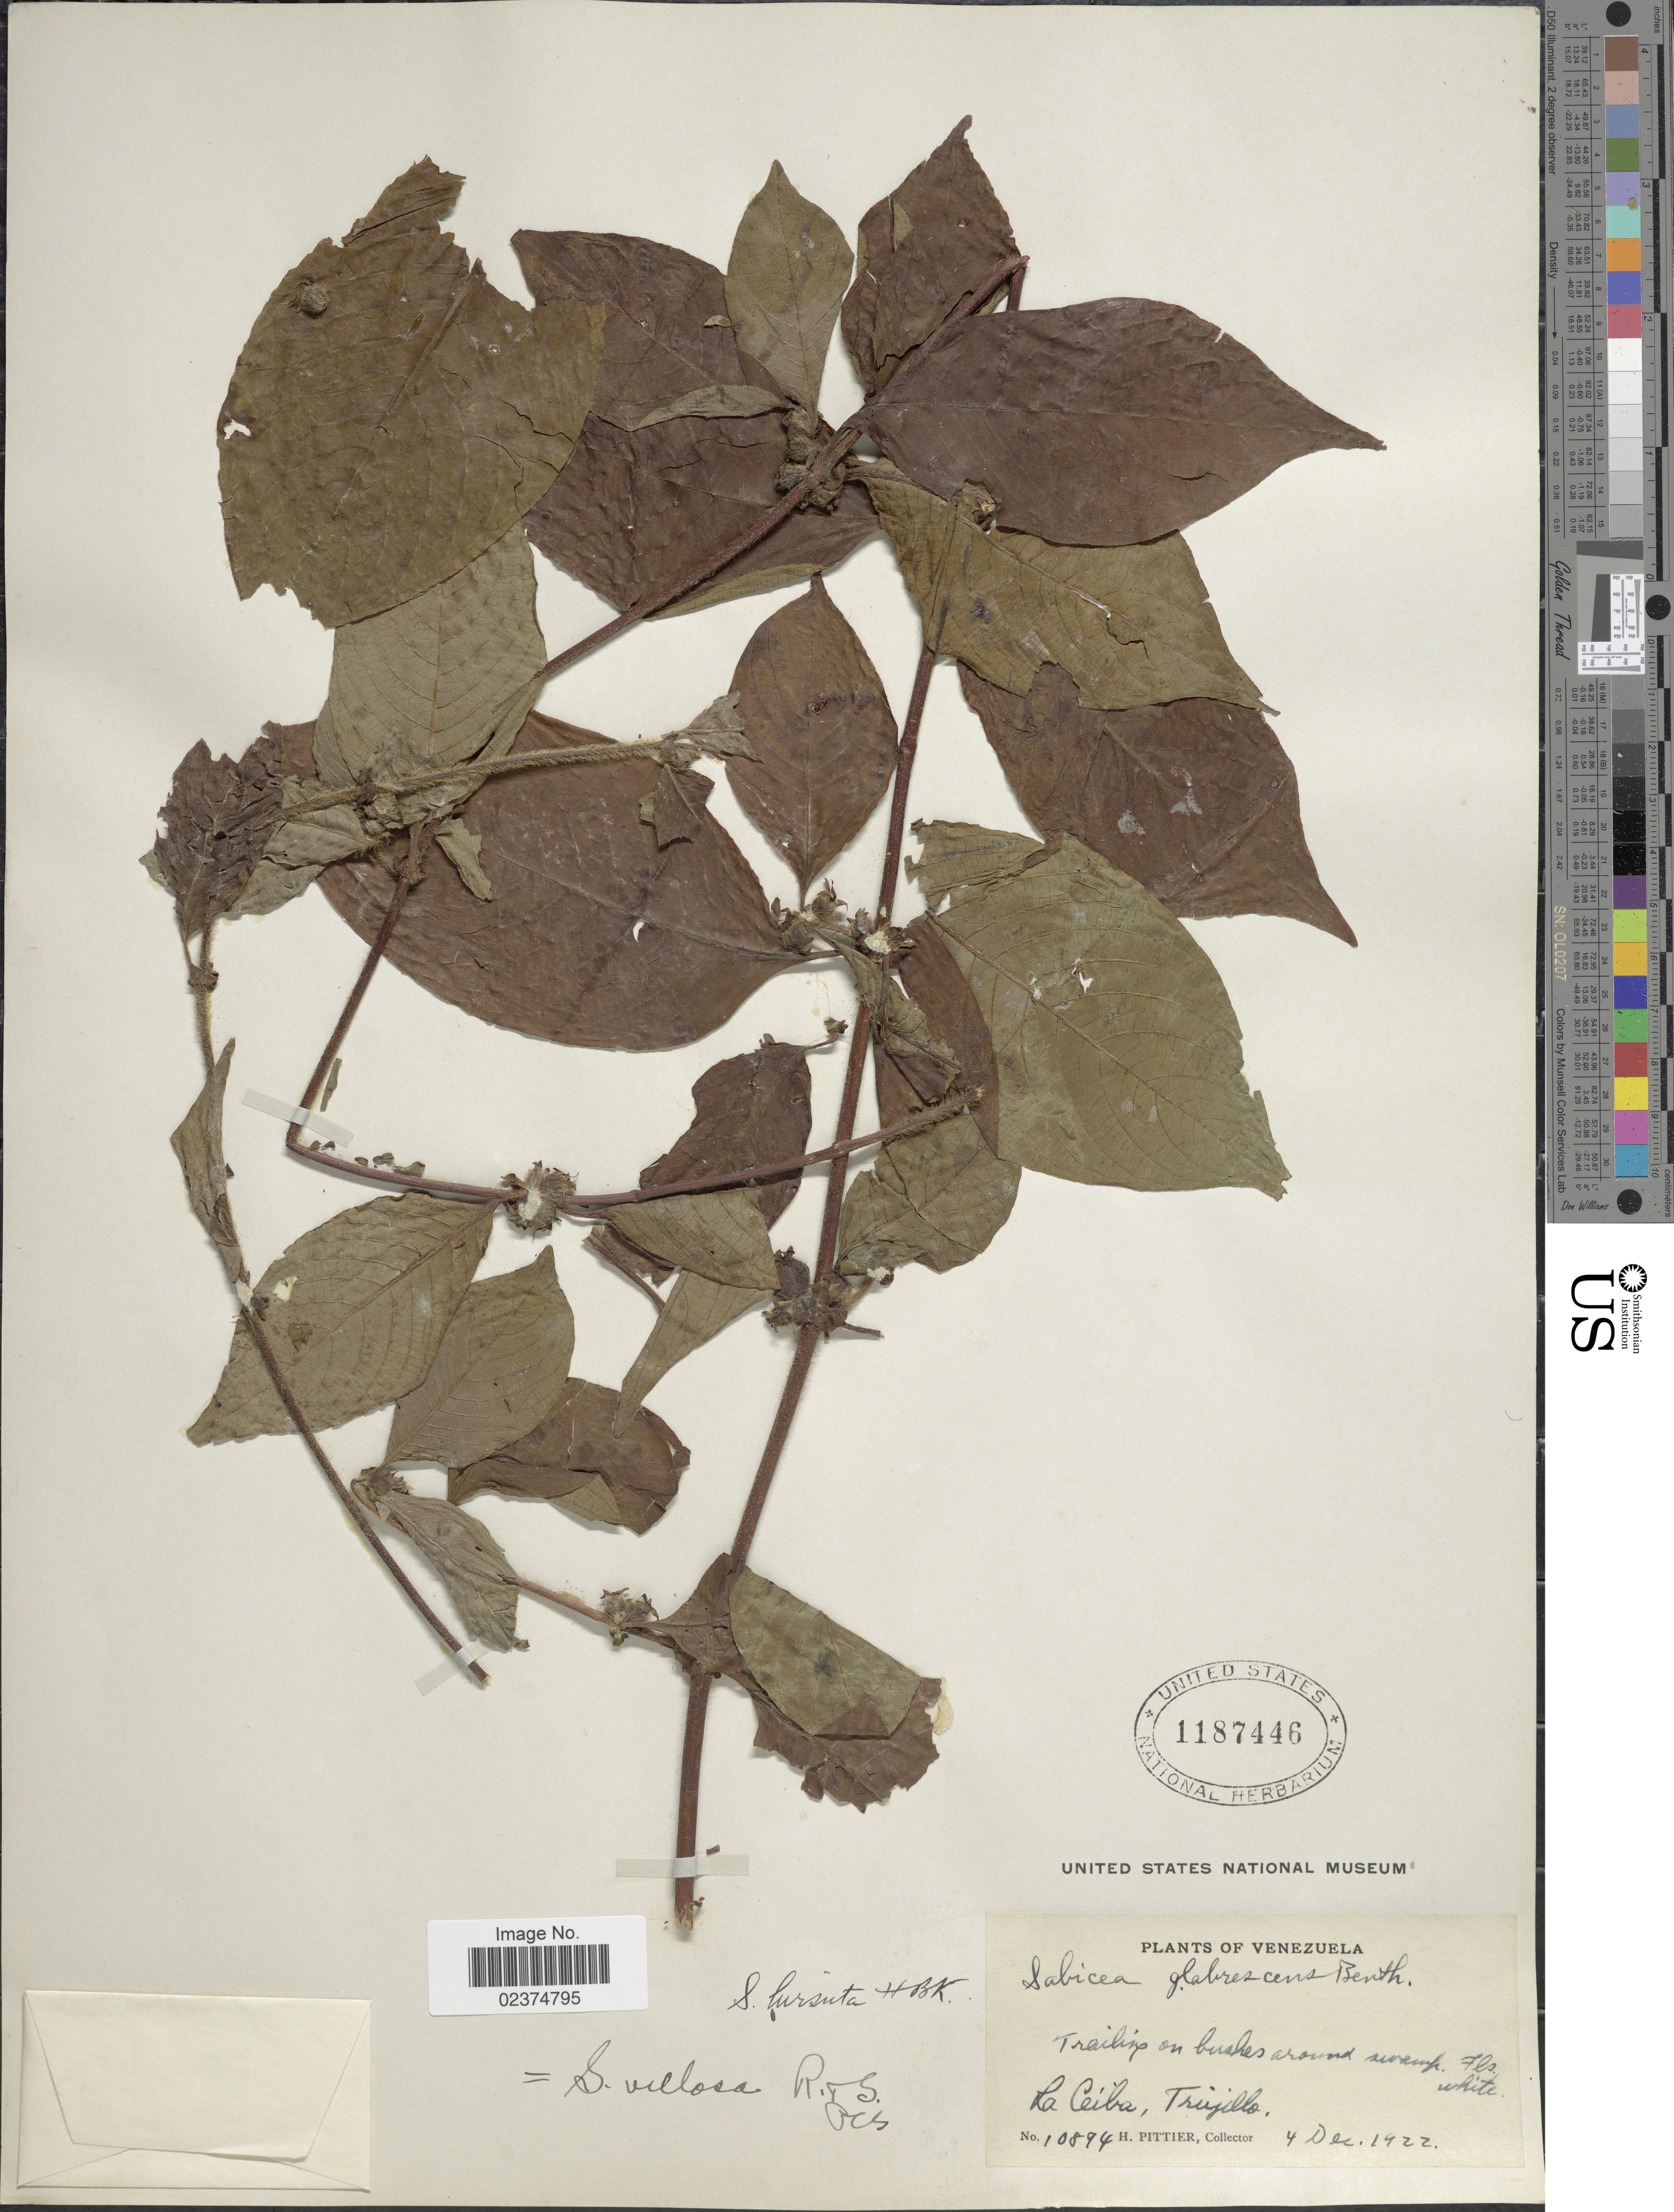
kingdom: Plantae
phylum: Tracheophyta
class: Magnoliopsida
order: Gentianales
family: Rubiaceae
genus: Sabicea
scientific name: Sabicea villosa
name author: Willd. ex Roem. & Schult.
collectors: H. F. Pittier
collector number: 10894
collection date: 1922-12-04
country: Venezuela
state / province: Trujillo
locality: La Ceiba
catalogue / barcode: US 1187446